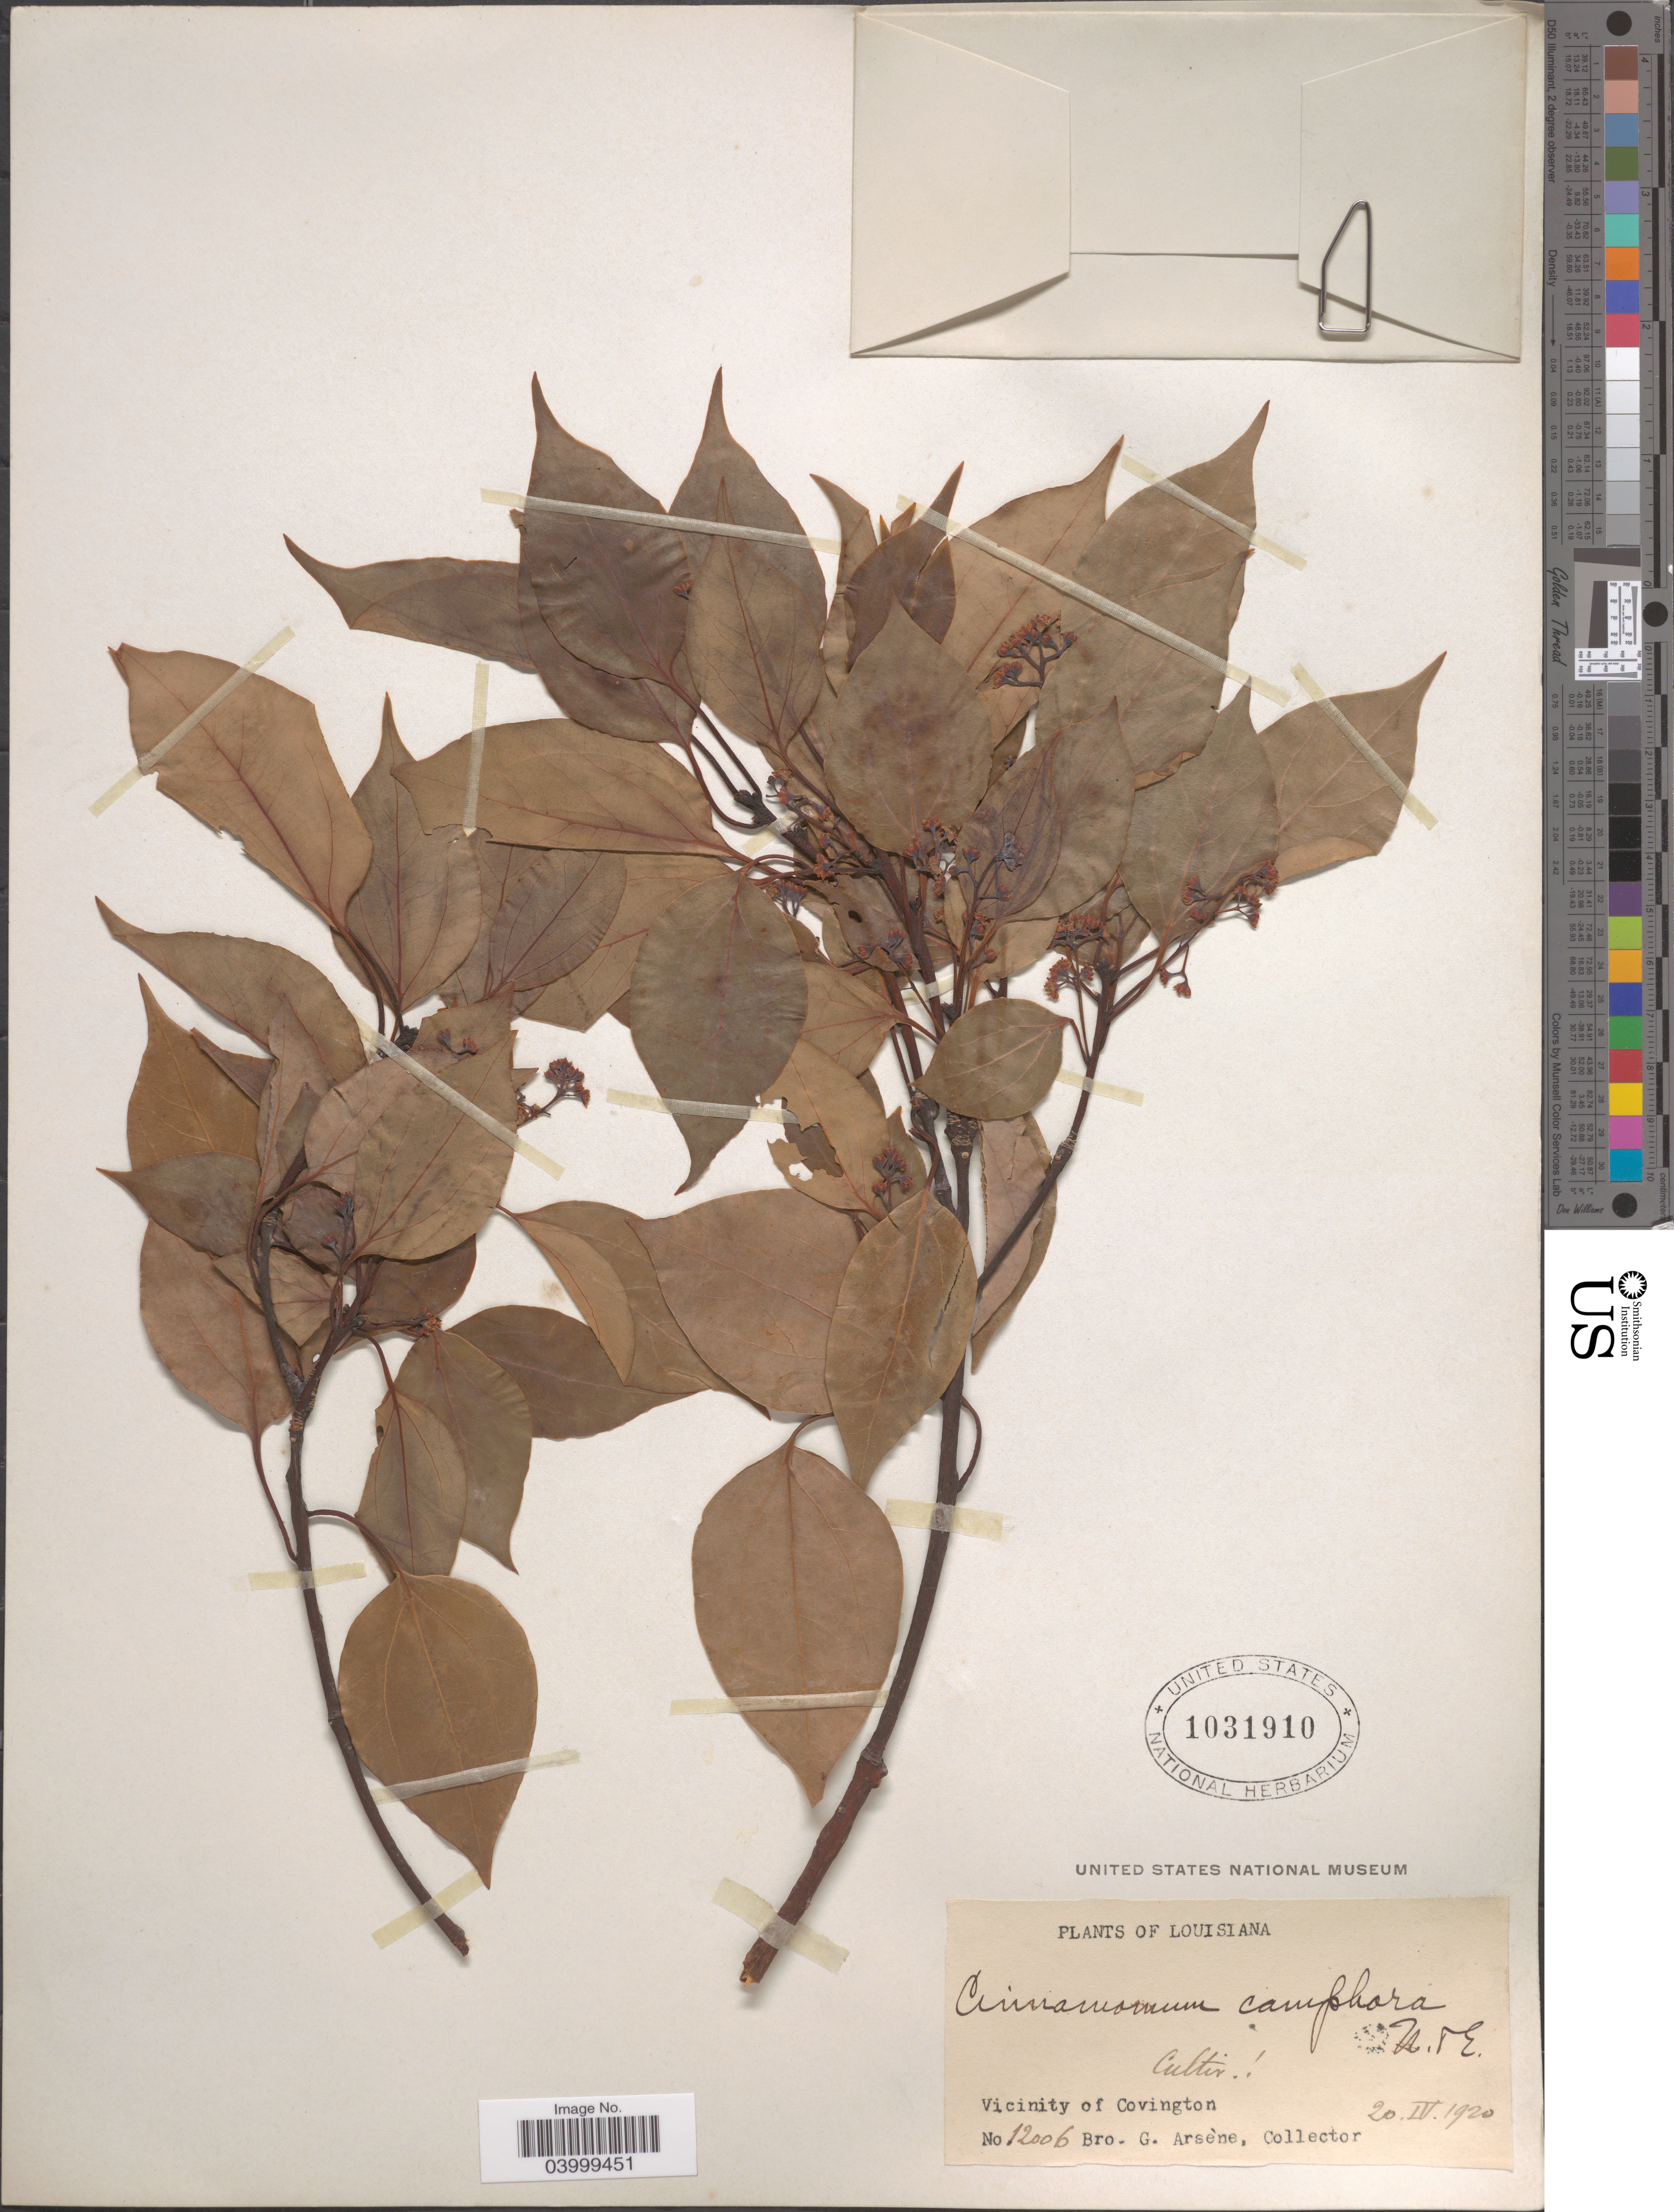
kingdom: Plantae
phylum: Tracheophyta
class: Magnoliopsida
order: Laurales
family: Lauraceae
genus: Cinnamomum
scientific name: Cinnamomum camphora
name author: (L.) J. Presl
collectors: Bro. G. Arsène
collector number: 12006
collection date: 1920-04-20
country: United States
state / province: Louisiana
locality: Vicinity of Covington.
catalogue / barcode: US 1031910